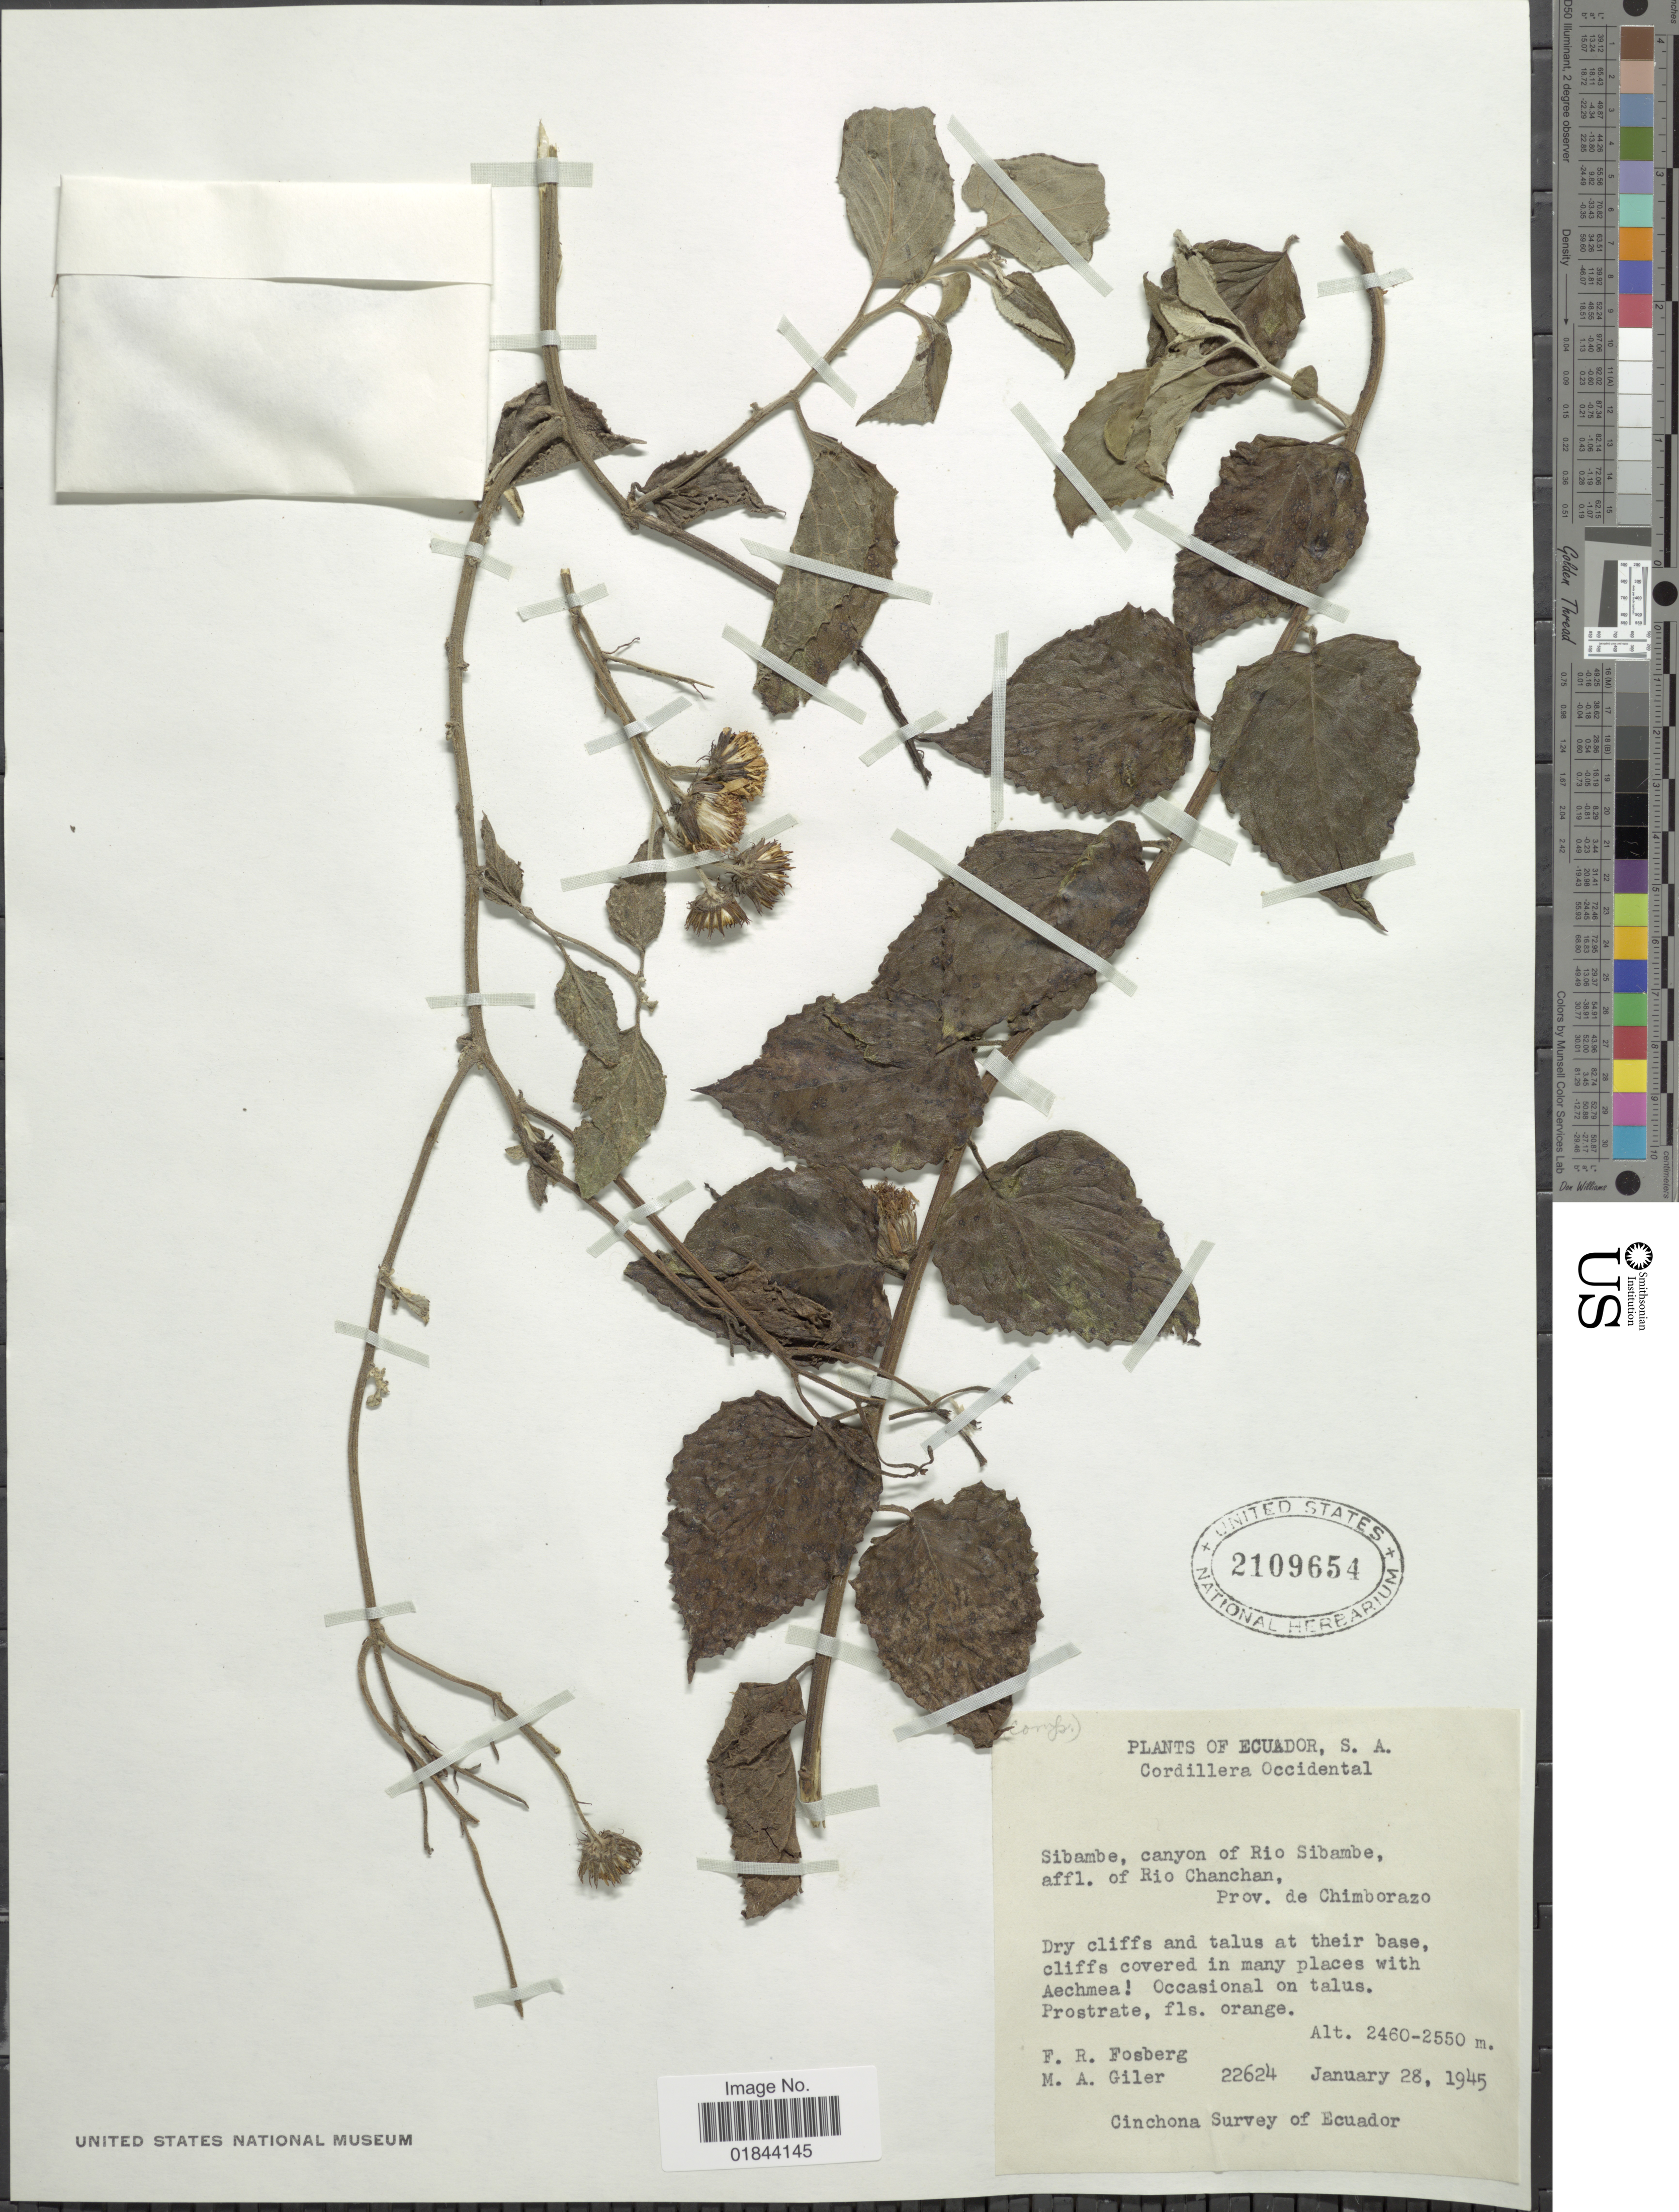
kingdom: Plantae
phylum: Tracheophyta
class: Magnoliopsida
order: Asterales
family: Asteraceae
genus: Pseudogynoxys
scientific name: Pseudogynoxys sonchoides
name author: (Kunth) Cuatrec.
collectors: F. R. Fosberg & M. Giler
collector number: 22624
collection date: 1945-01-28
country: Ecuador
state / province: Chimborazo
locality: Cordillera Occidental, Simbambe, canyon of Rio Sibambe, affl. of Rio Chanchan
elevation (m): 2460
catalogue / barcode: US 2109654